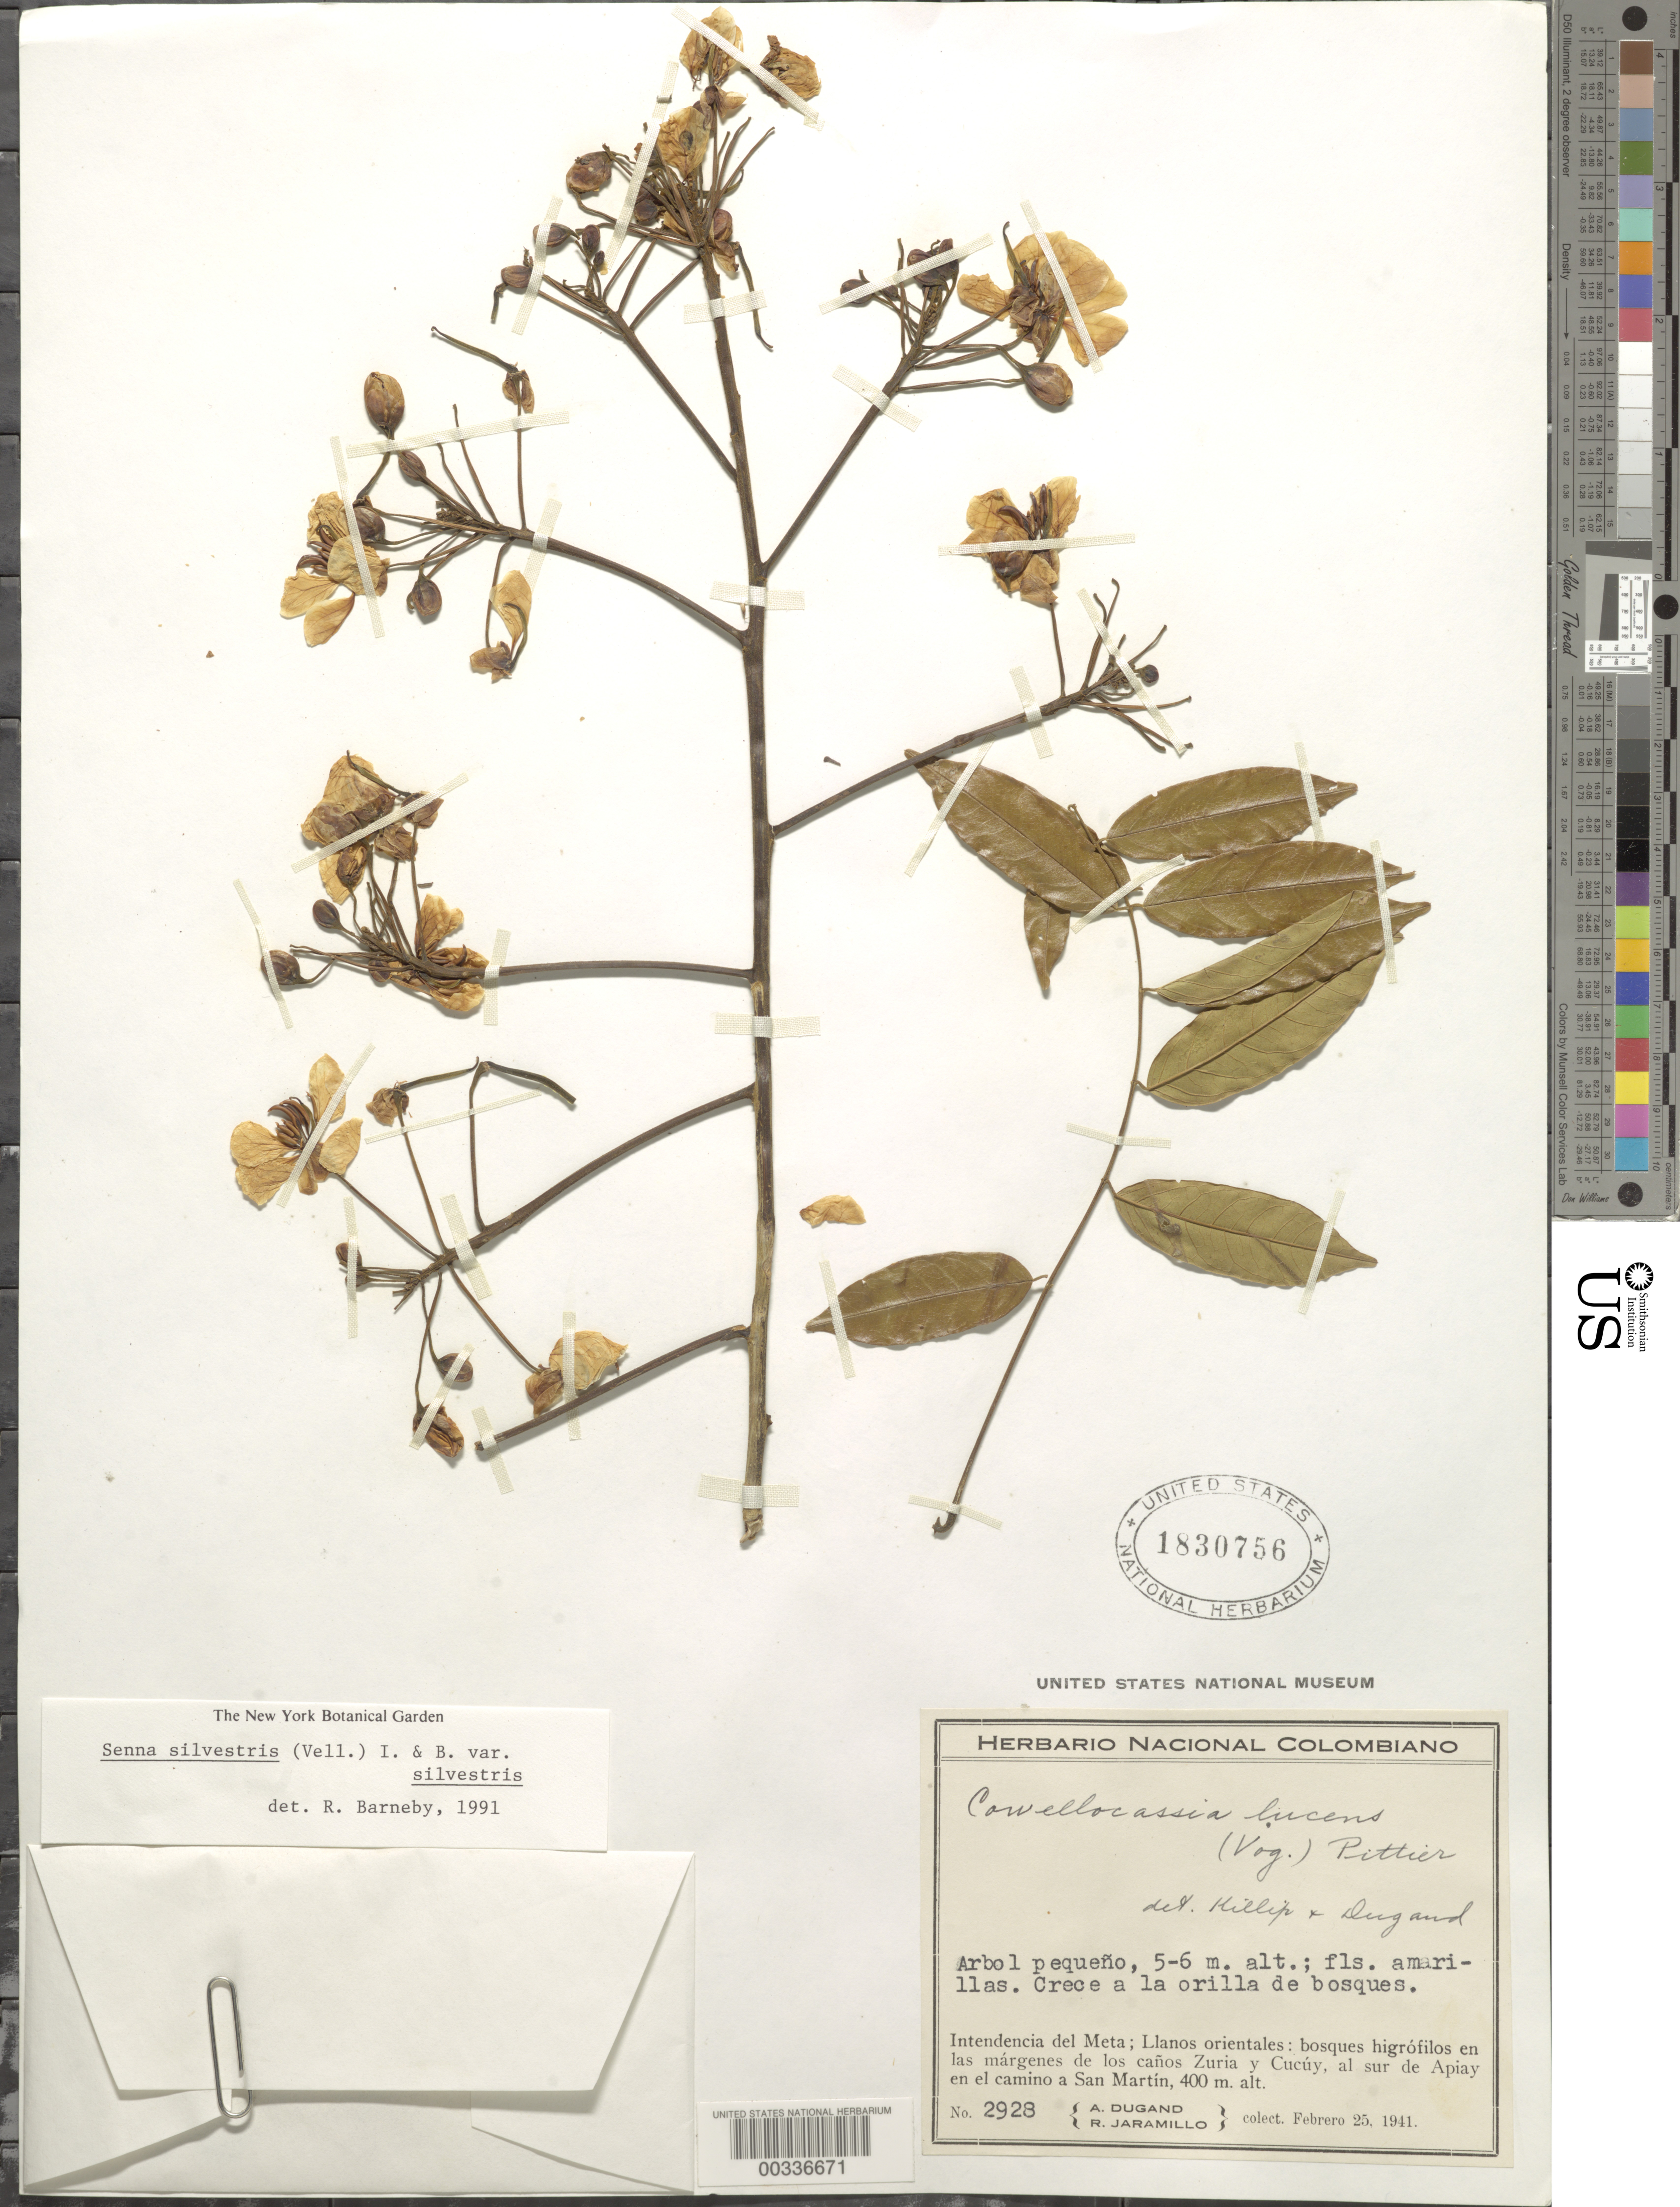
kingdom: Plantae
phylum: Tracheophyta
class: Magnoliopsida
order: Fabales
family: Fabaceae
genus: Senna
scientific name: Senna silvestris var. silvestris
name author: (Vell.) H.S. Irwin & Barneby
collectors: A. Dugand G. & R. Jaramillo M.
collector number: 2928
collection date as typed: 25 Feb 1941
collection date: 1941-02-25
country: Colombia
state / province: Meta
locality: Llanos orietales; on edges of the Caños Zuria and Cucuy, S of Apiay on the road to San Martin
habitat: Bosques higrofilos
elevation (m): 400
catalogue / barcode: US 1830756